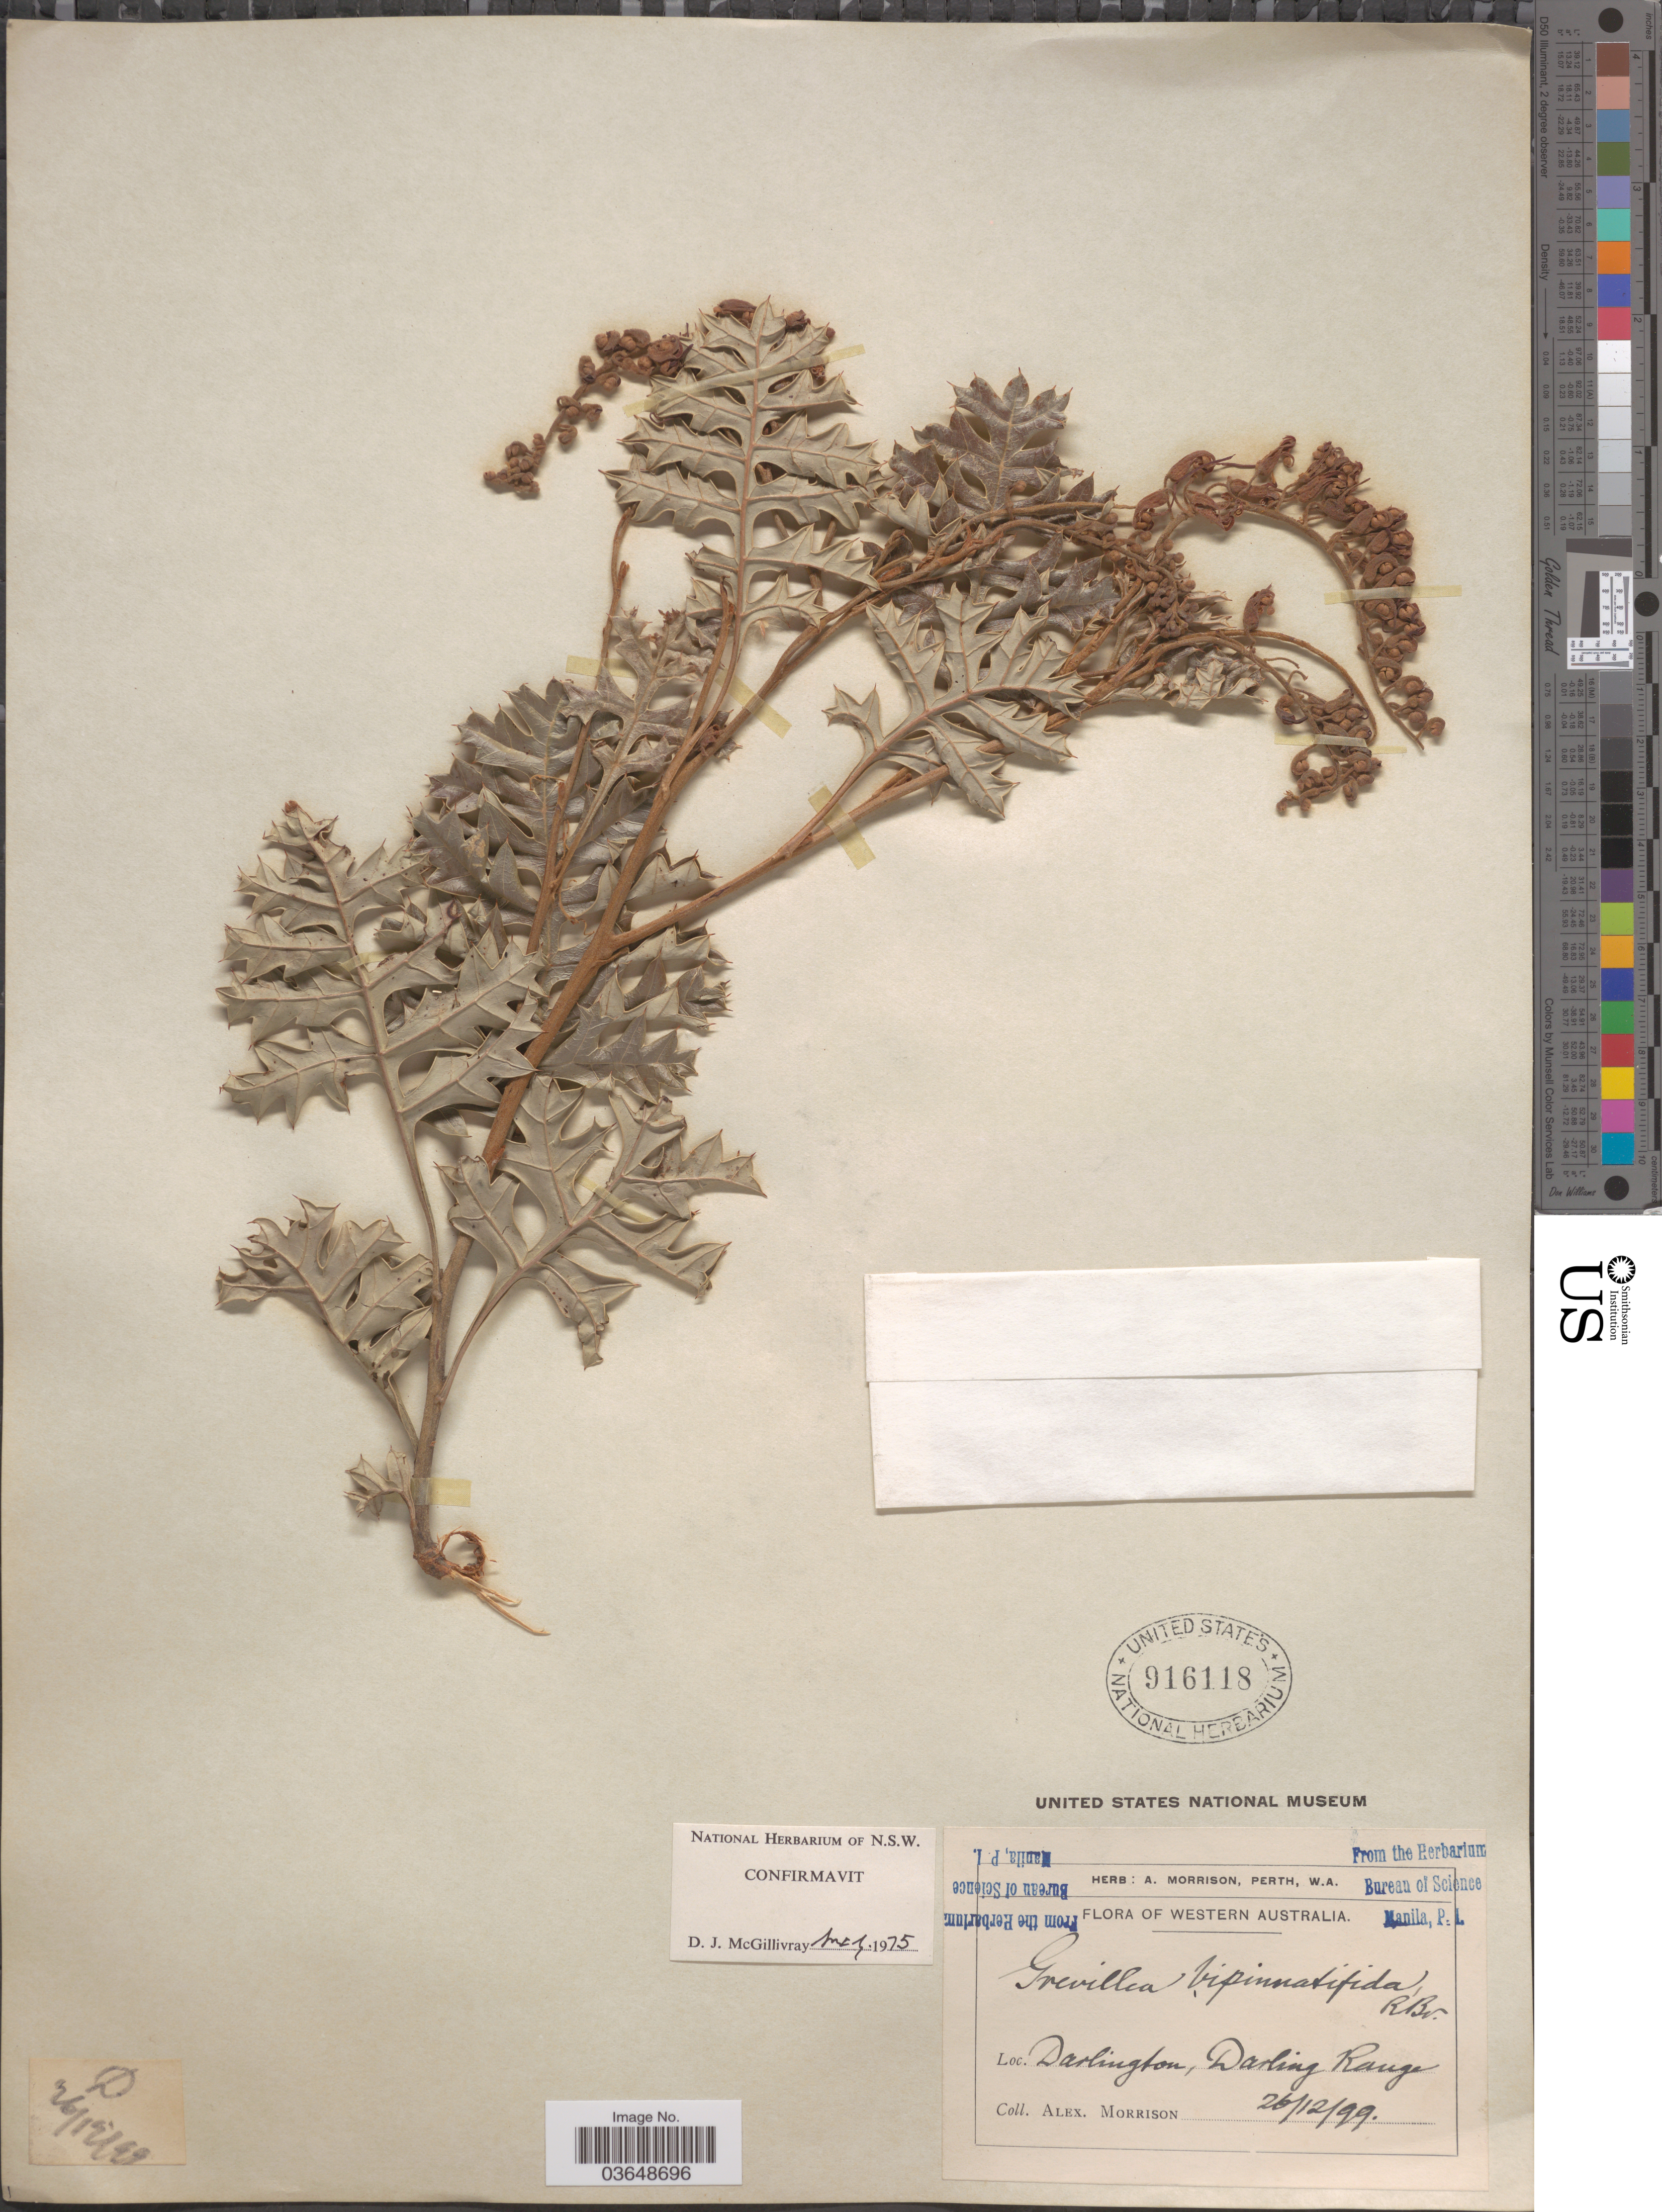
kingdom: Plantae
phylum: Tracheophyta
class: Magnoliopsida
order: Proteales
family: Proteaceae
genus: Grevillea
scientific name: Grevillea bipinnatifida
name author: R. Br.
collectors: A. Morrison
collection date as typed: Transcribed d/m/y: 26/12/99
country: Australia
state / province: Western Australia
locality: Darlington, Darling Range.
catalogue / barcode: US 916118